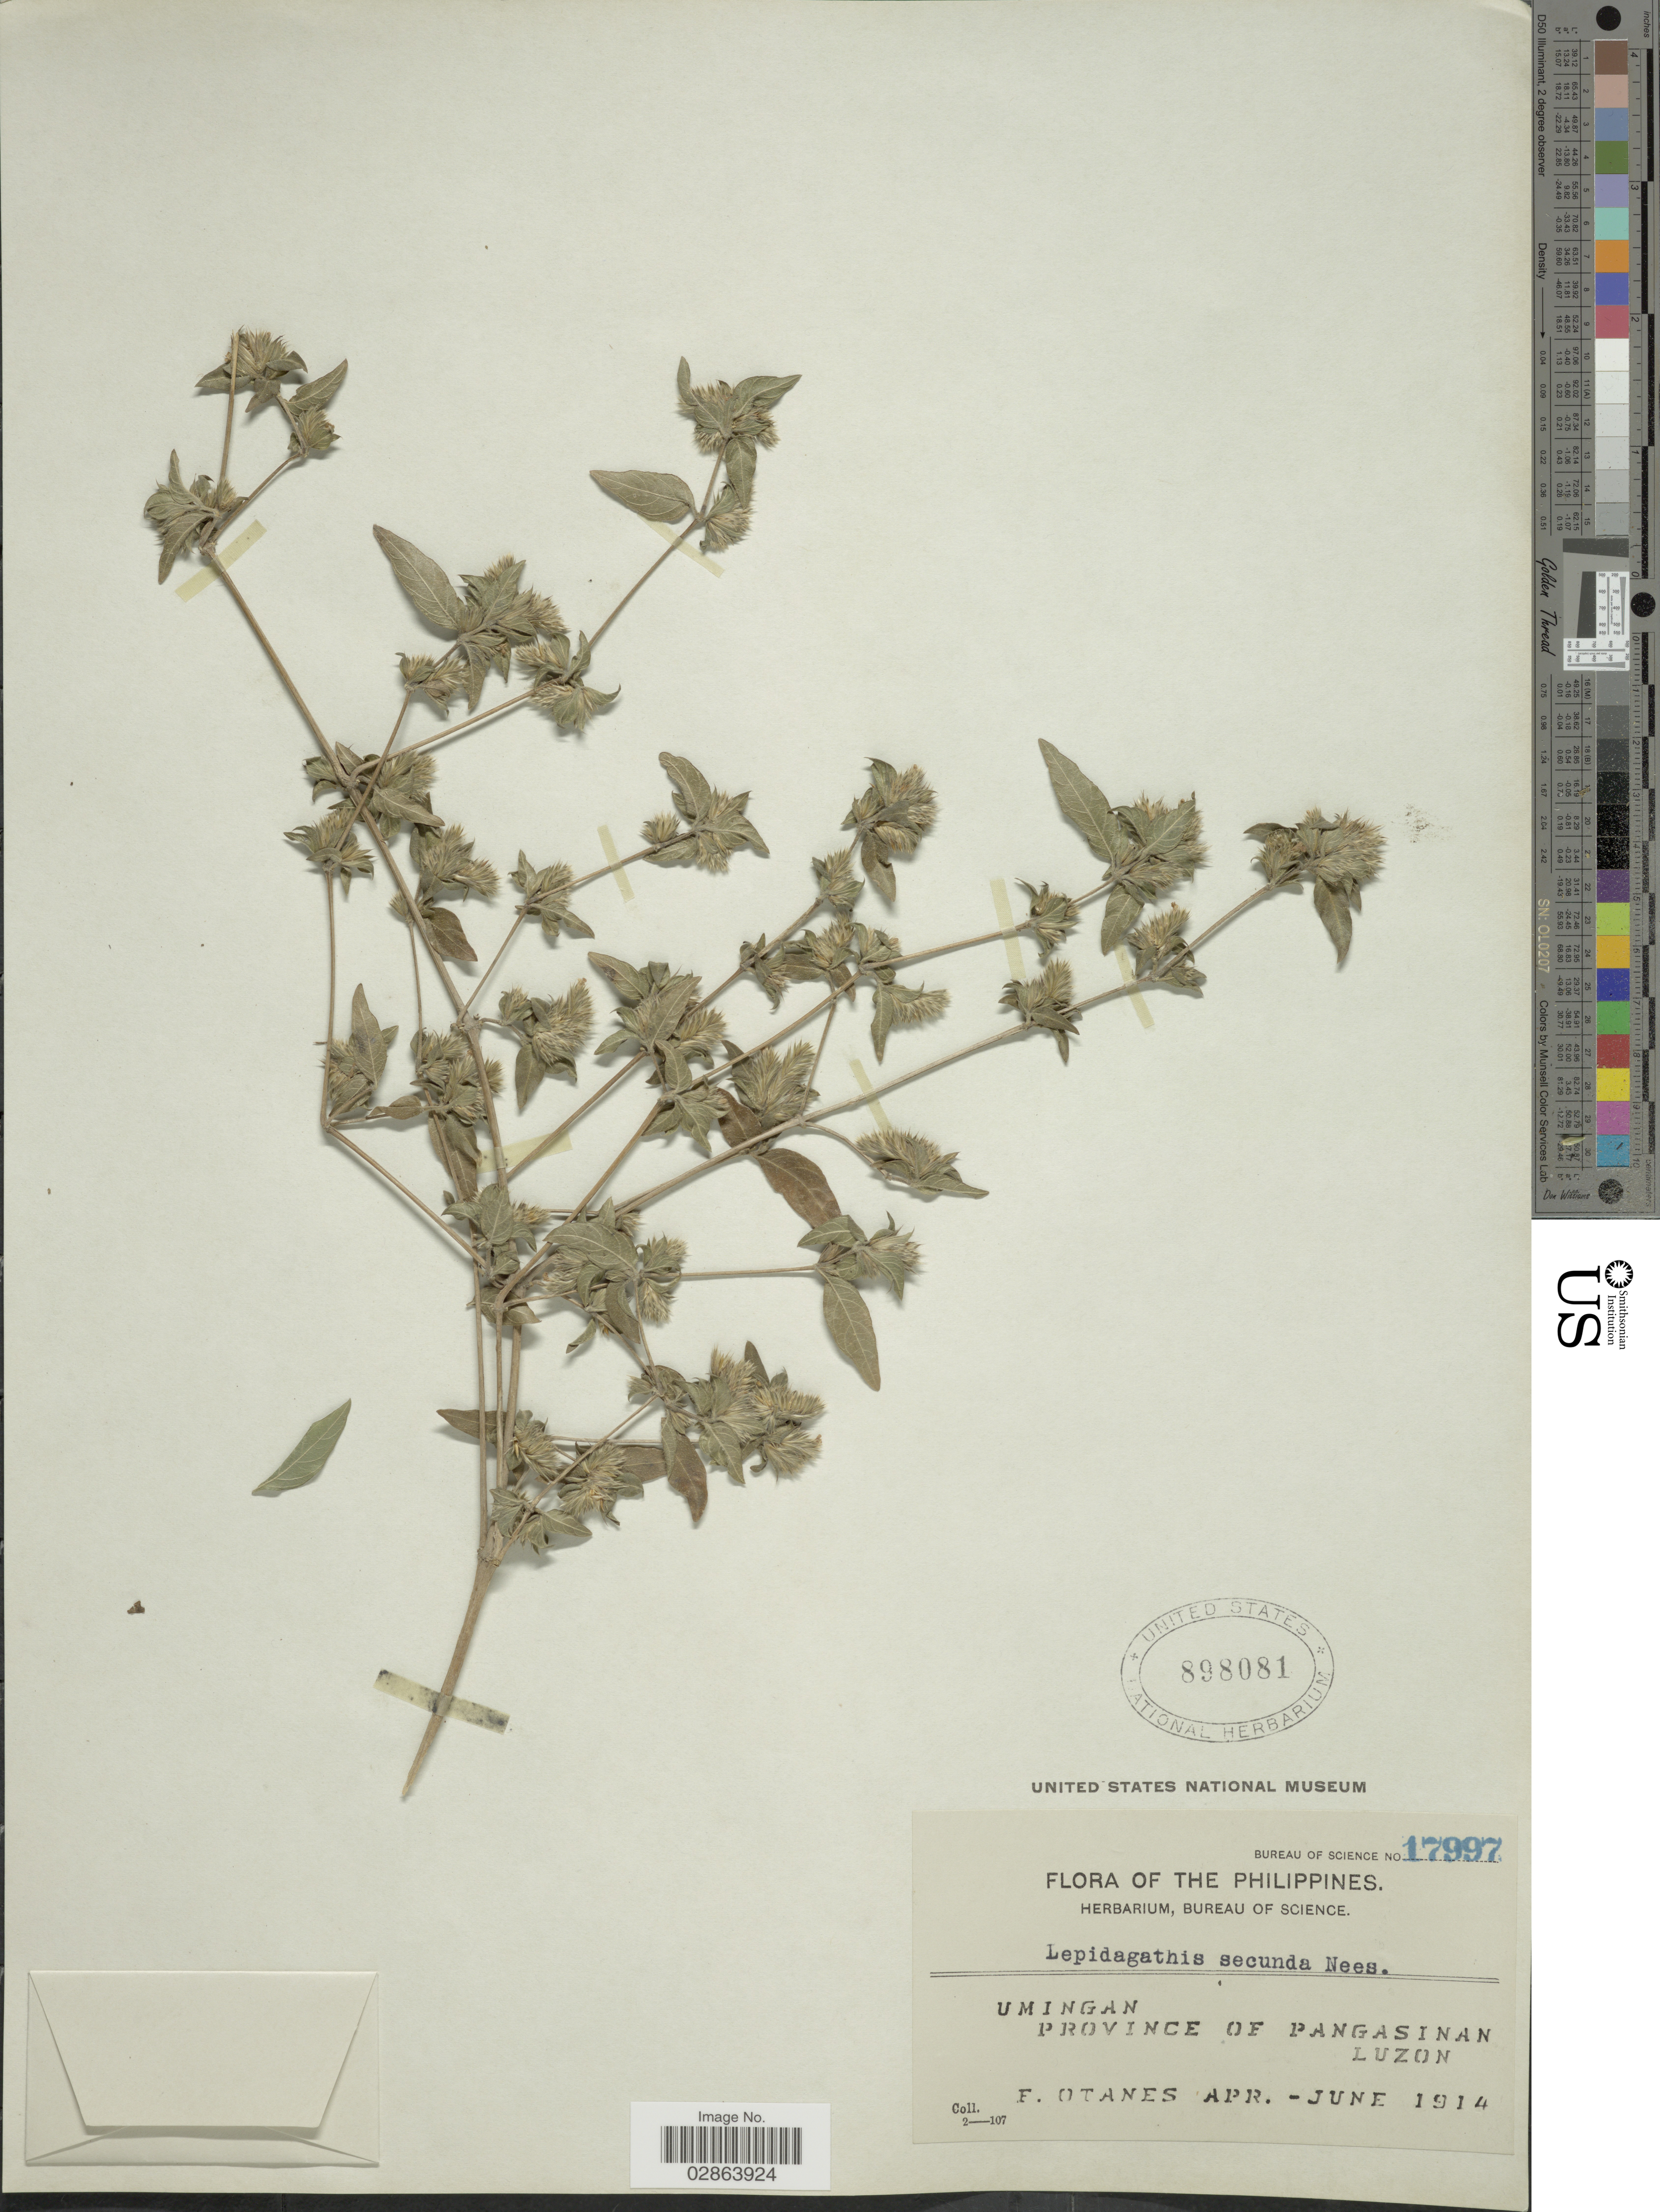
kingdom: Plantae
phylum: Tracheophyta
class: Magnoliopsida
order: Lamiales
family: Acanthaceae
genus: Lepidagathis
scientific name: Lepidagathis secunda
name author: (Blanco) Nees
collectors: F. Q. Otanes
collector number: Bureau of Science 17997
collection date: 1914-04/1914-06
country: Philippines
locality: Umingan, Province of Pangasinan, Luzon.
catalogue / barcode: US 898081